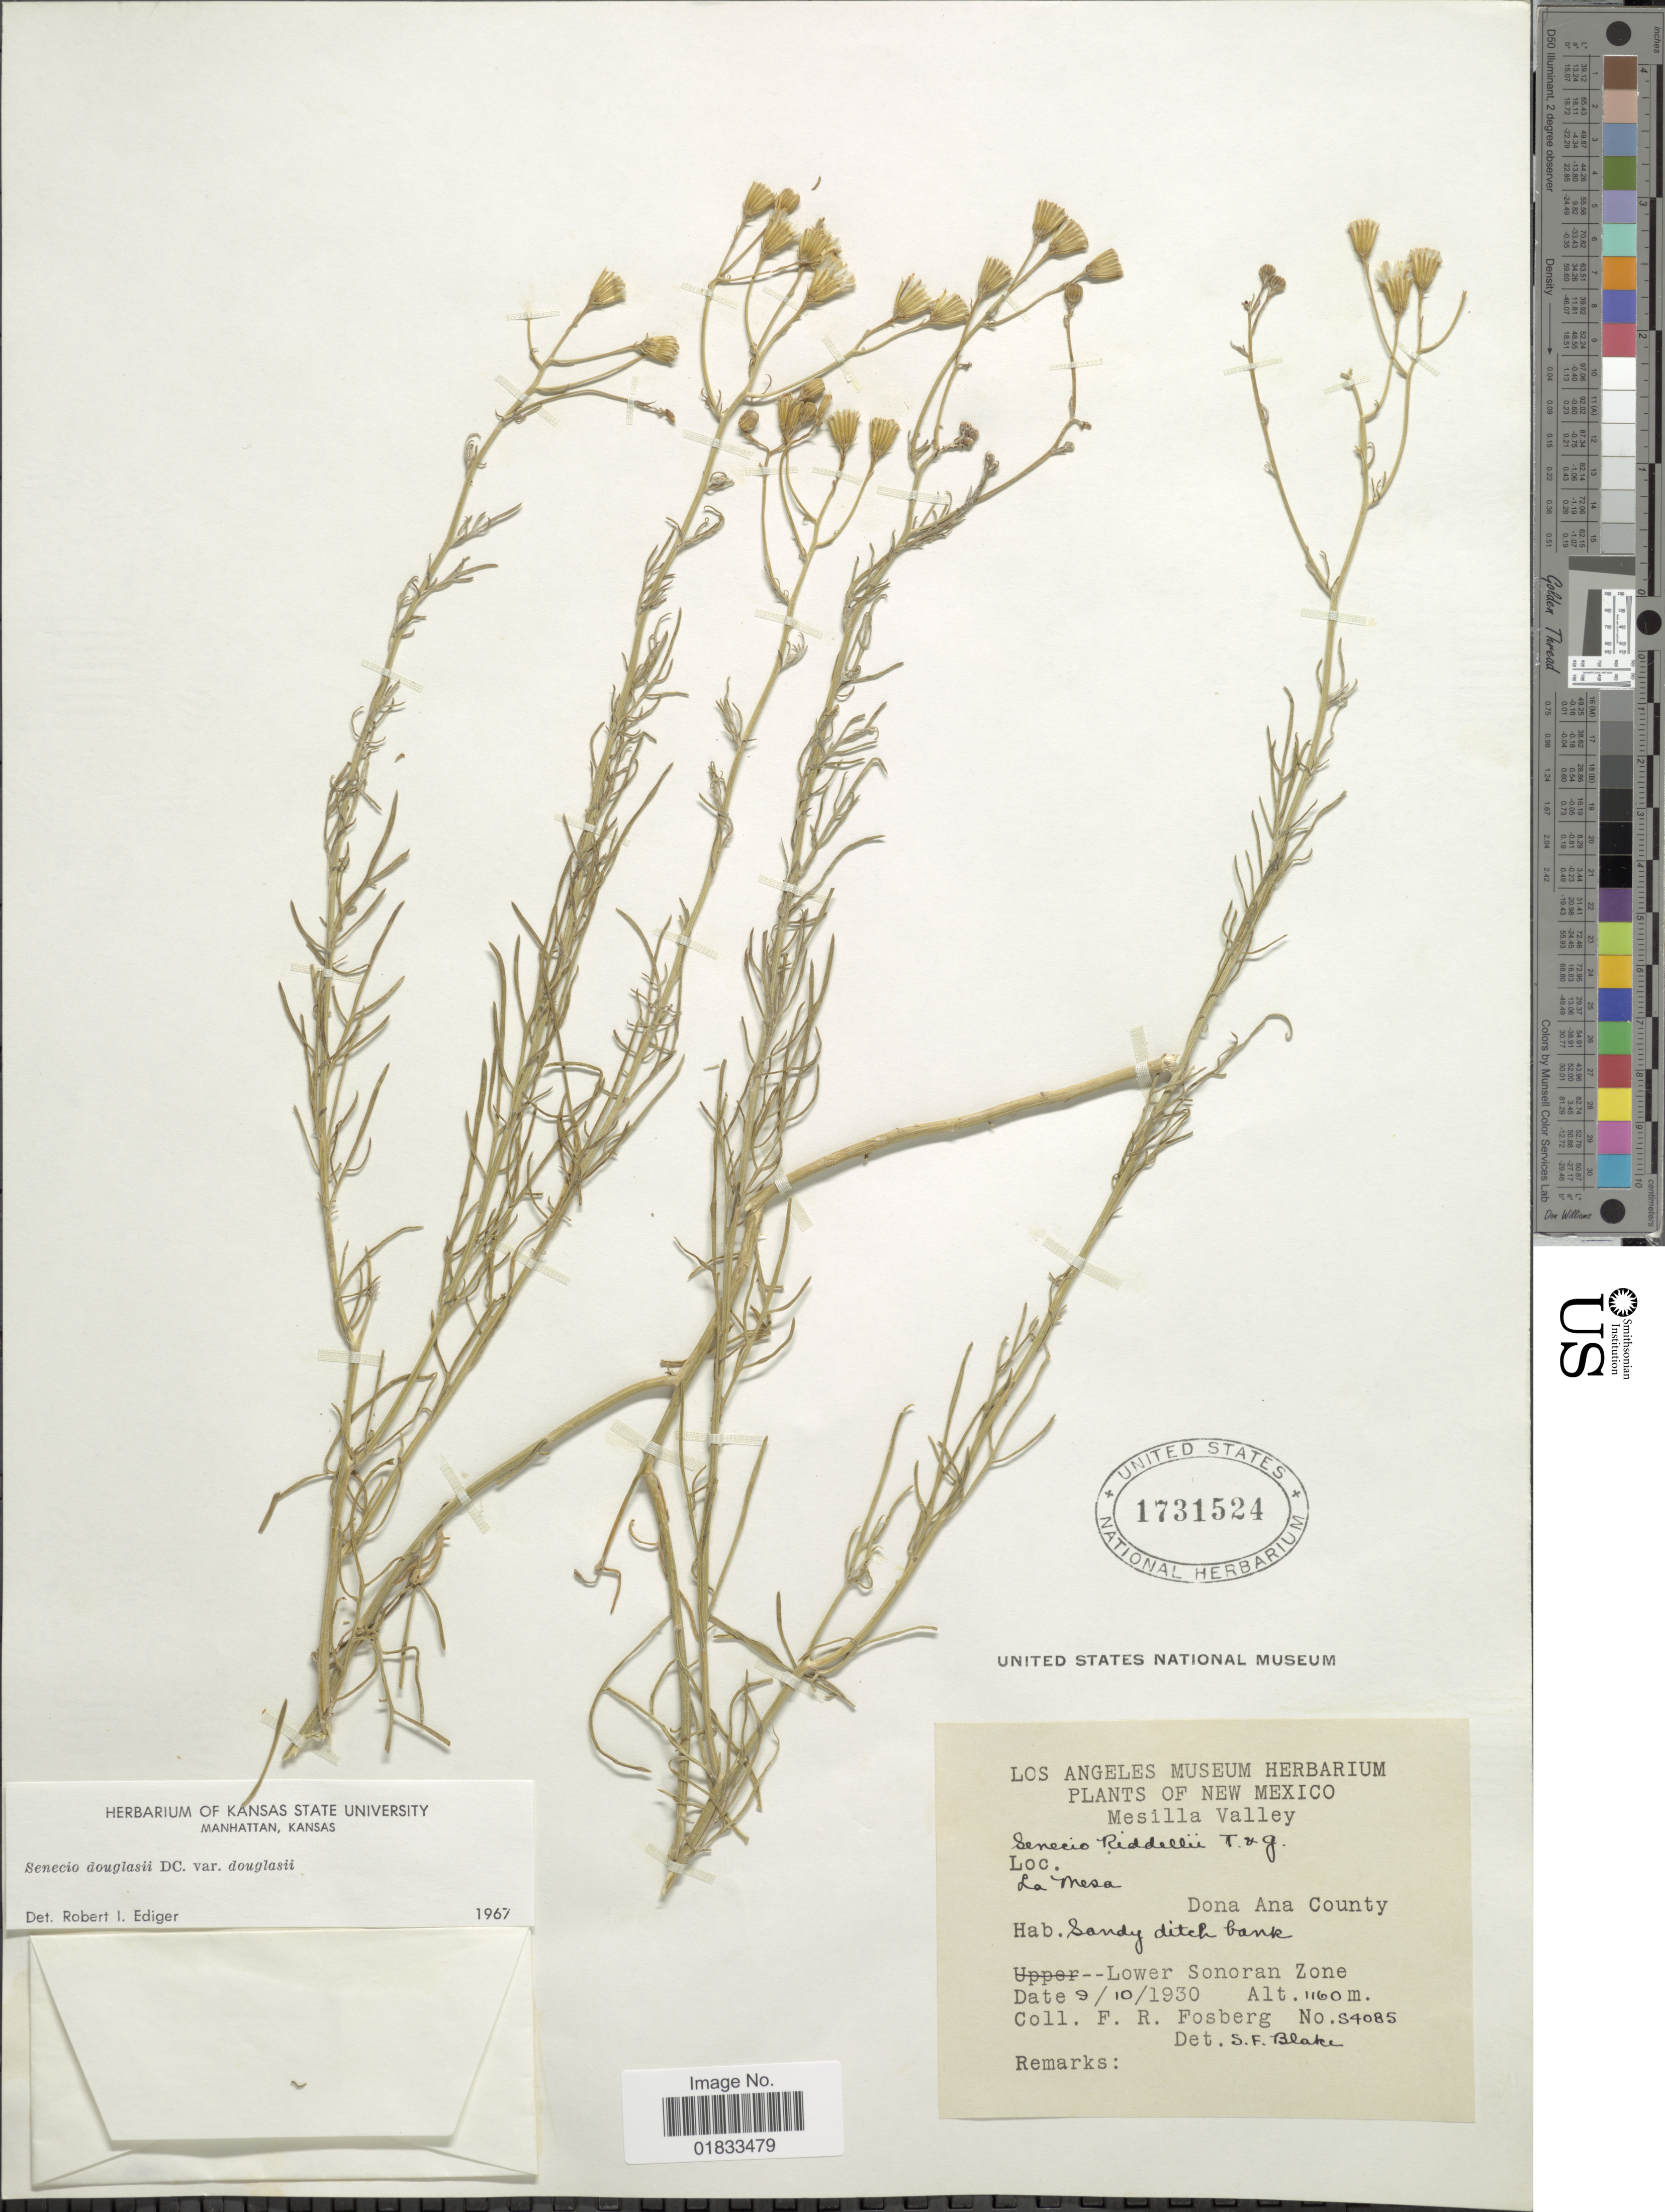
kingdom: Plantae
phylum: Tracheophyta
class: Magnoliopsida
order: Asterales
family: Asteraceae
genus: Senecio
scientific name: Senecio flaccidus var. douglasii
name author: (DC.) B.L. Turner & T.M. Barkley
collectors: F. R. Fosberg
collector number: S4085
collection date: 1930-09-10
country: United States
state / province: New Mexico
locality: Mesilla Valley, Dona Ana County, Lower Sonoran Zone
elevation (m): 1160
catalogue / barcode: US 1731524